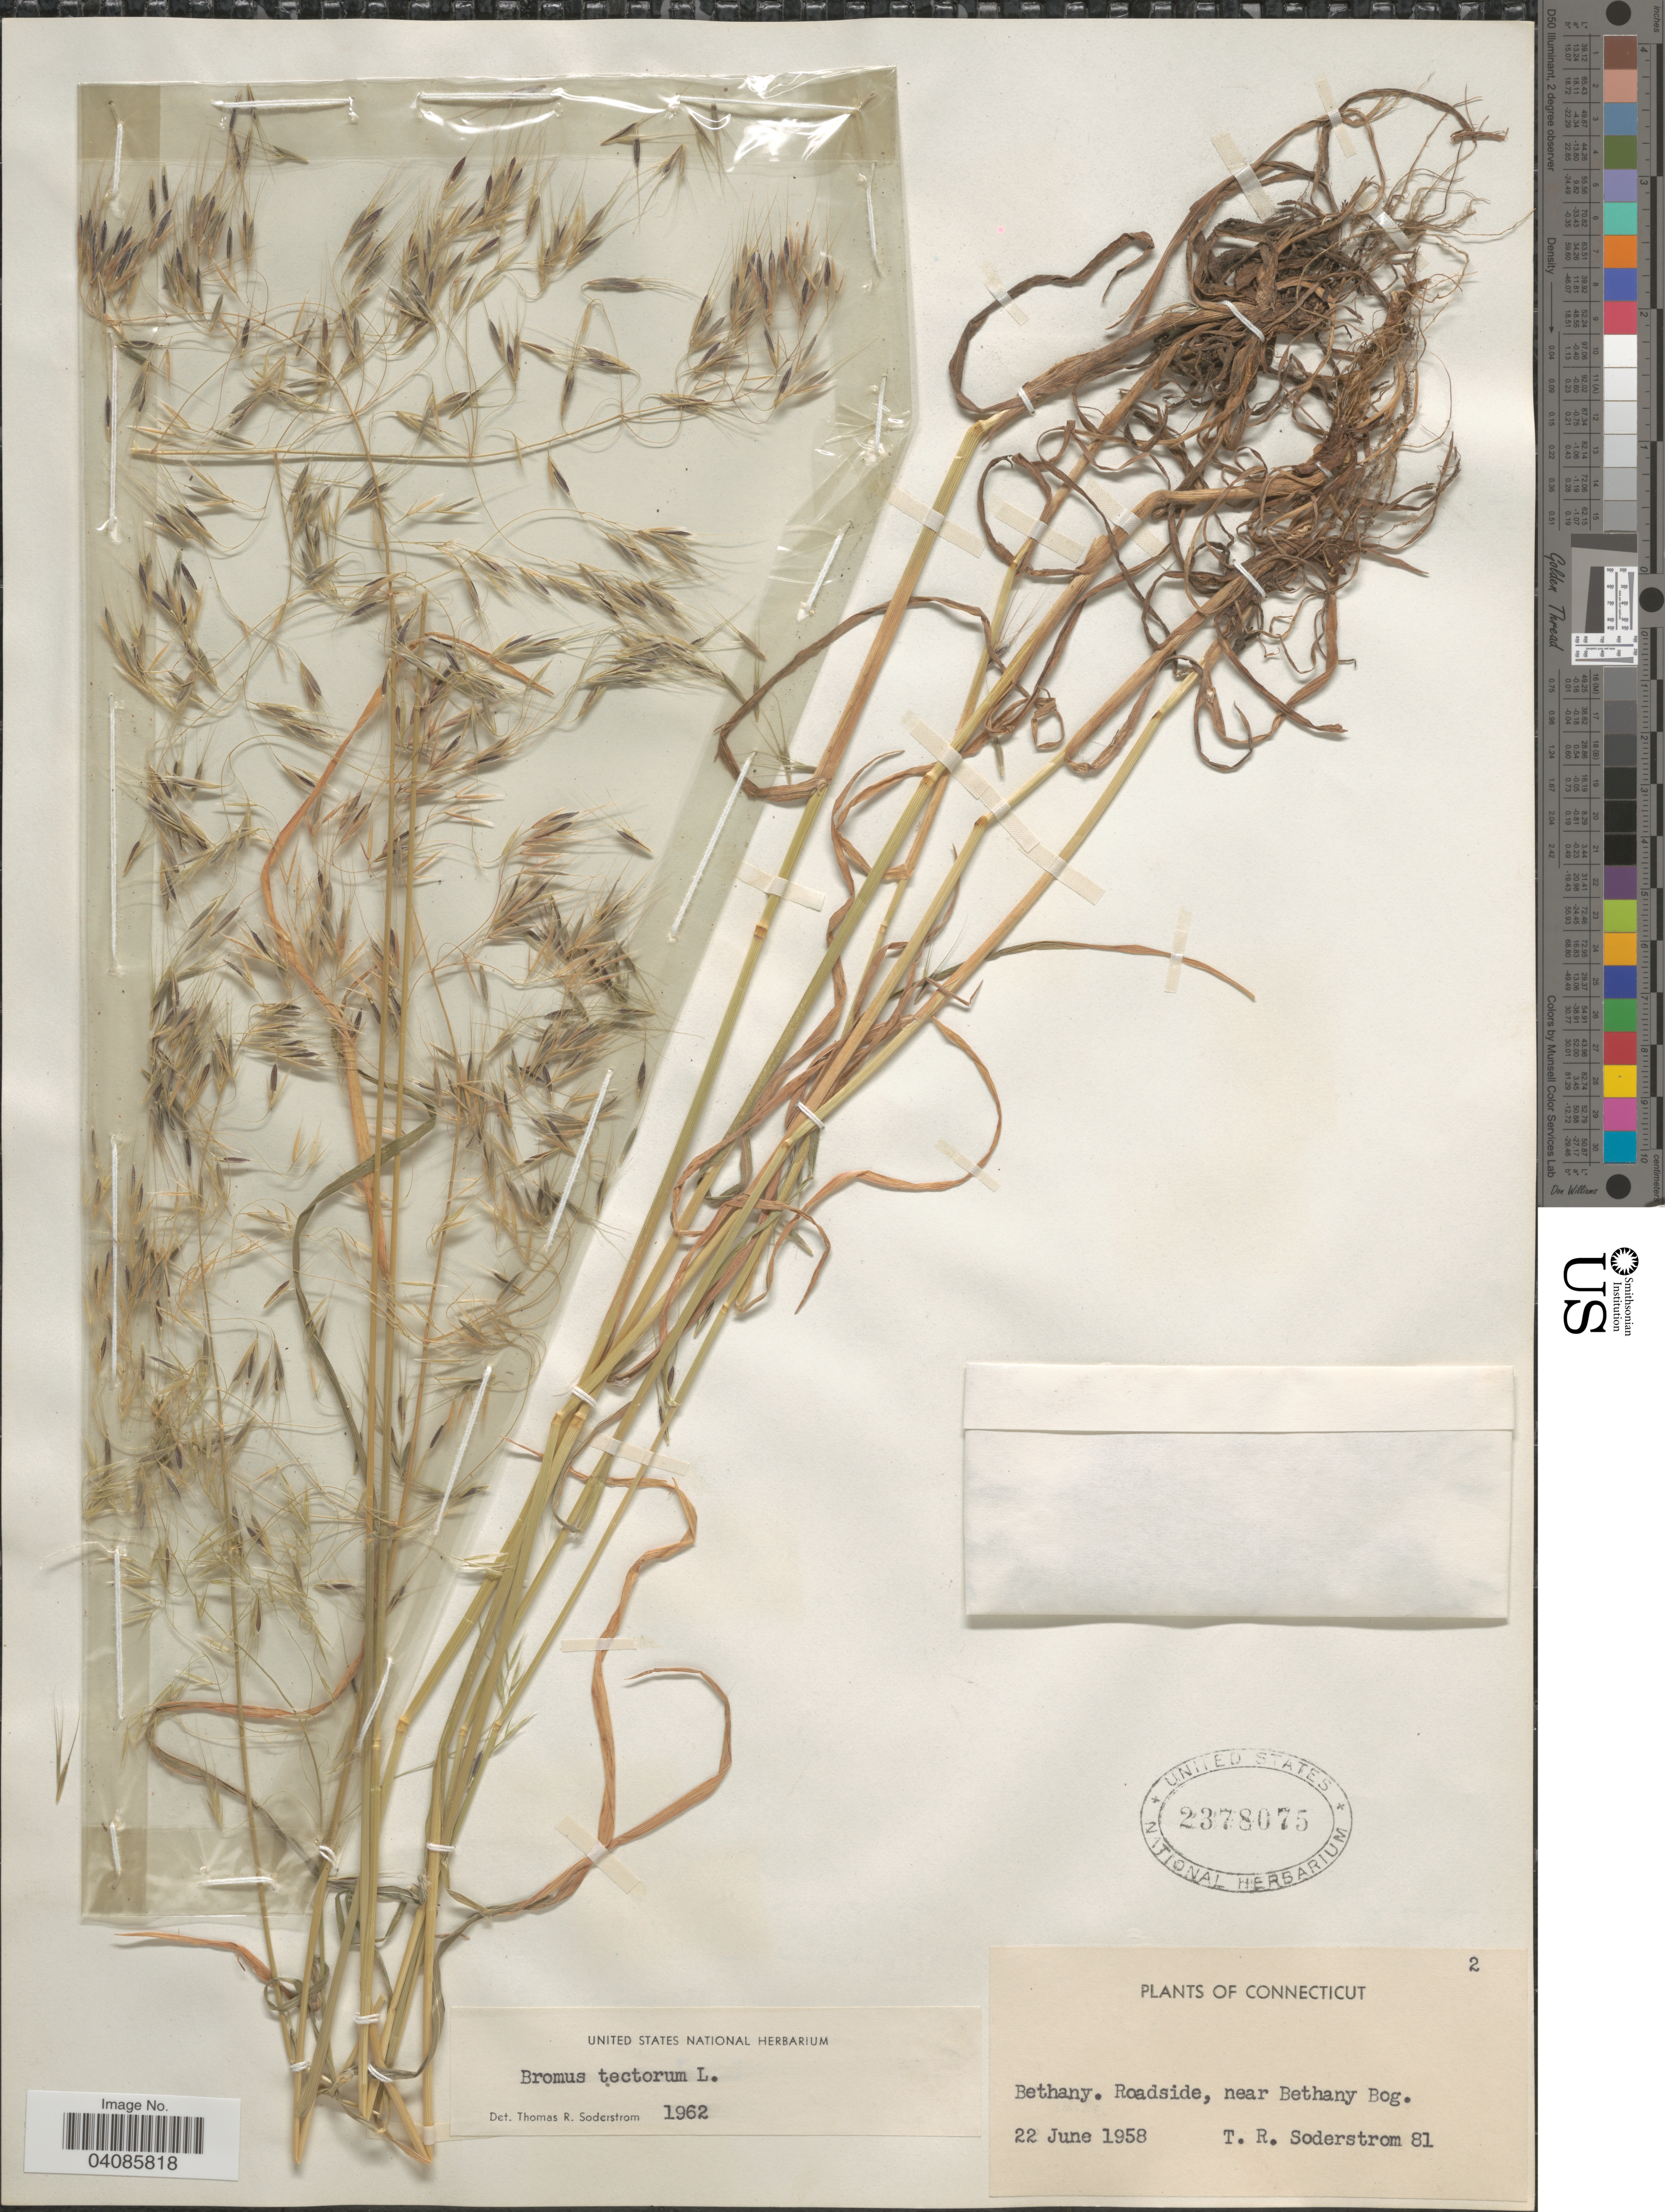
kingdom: Plantae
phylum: Tracheophyta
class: Liliopsida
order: Poales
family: Poaceae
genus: Bromus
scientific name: Bromus tectorum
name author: L.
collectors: T. R. Soderstrom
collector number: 81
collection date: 1958-06-22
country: United States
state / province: Connecticut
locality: Bethany. Roadside, near Bethany Bog.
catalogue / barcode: US 2378075